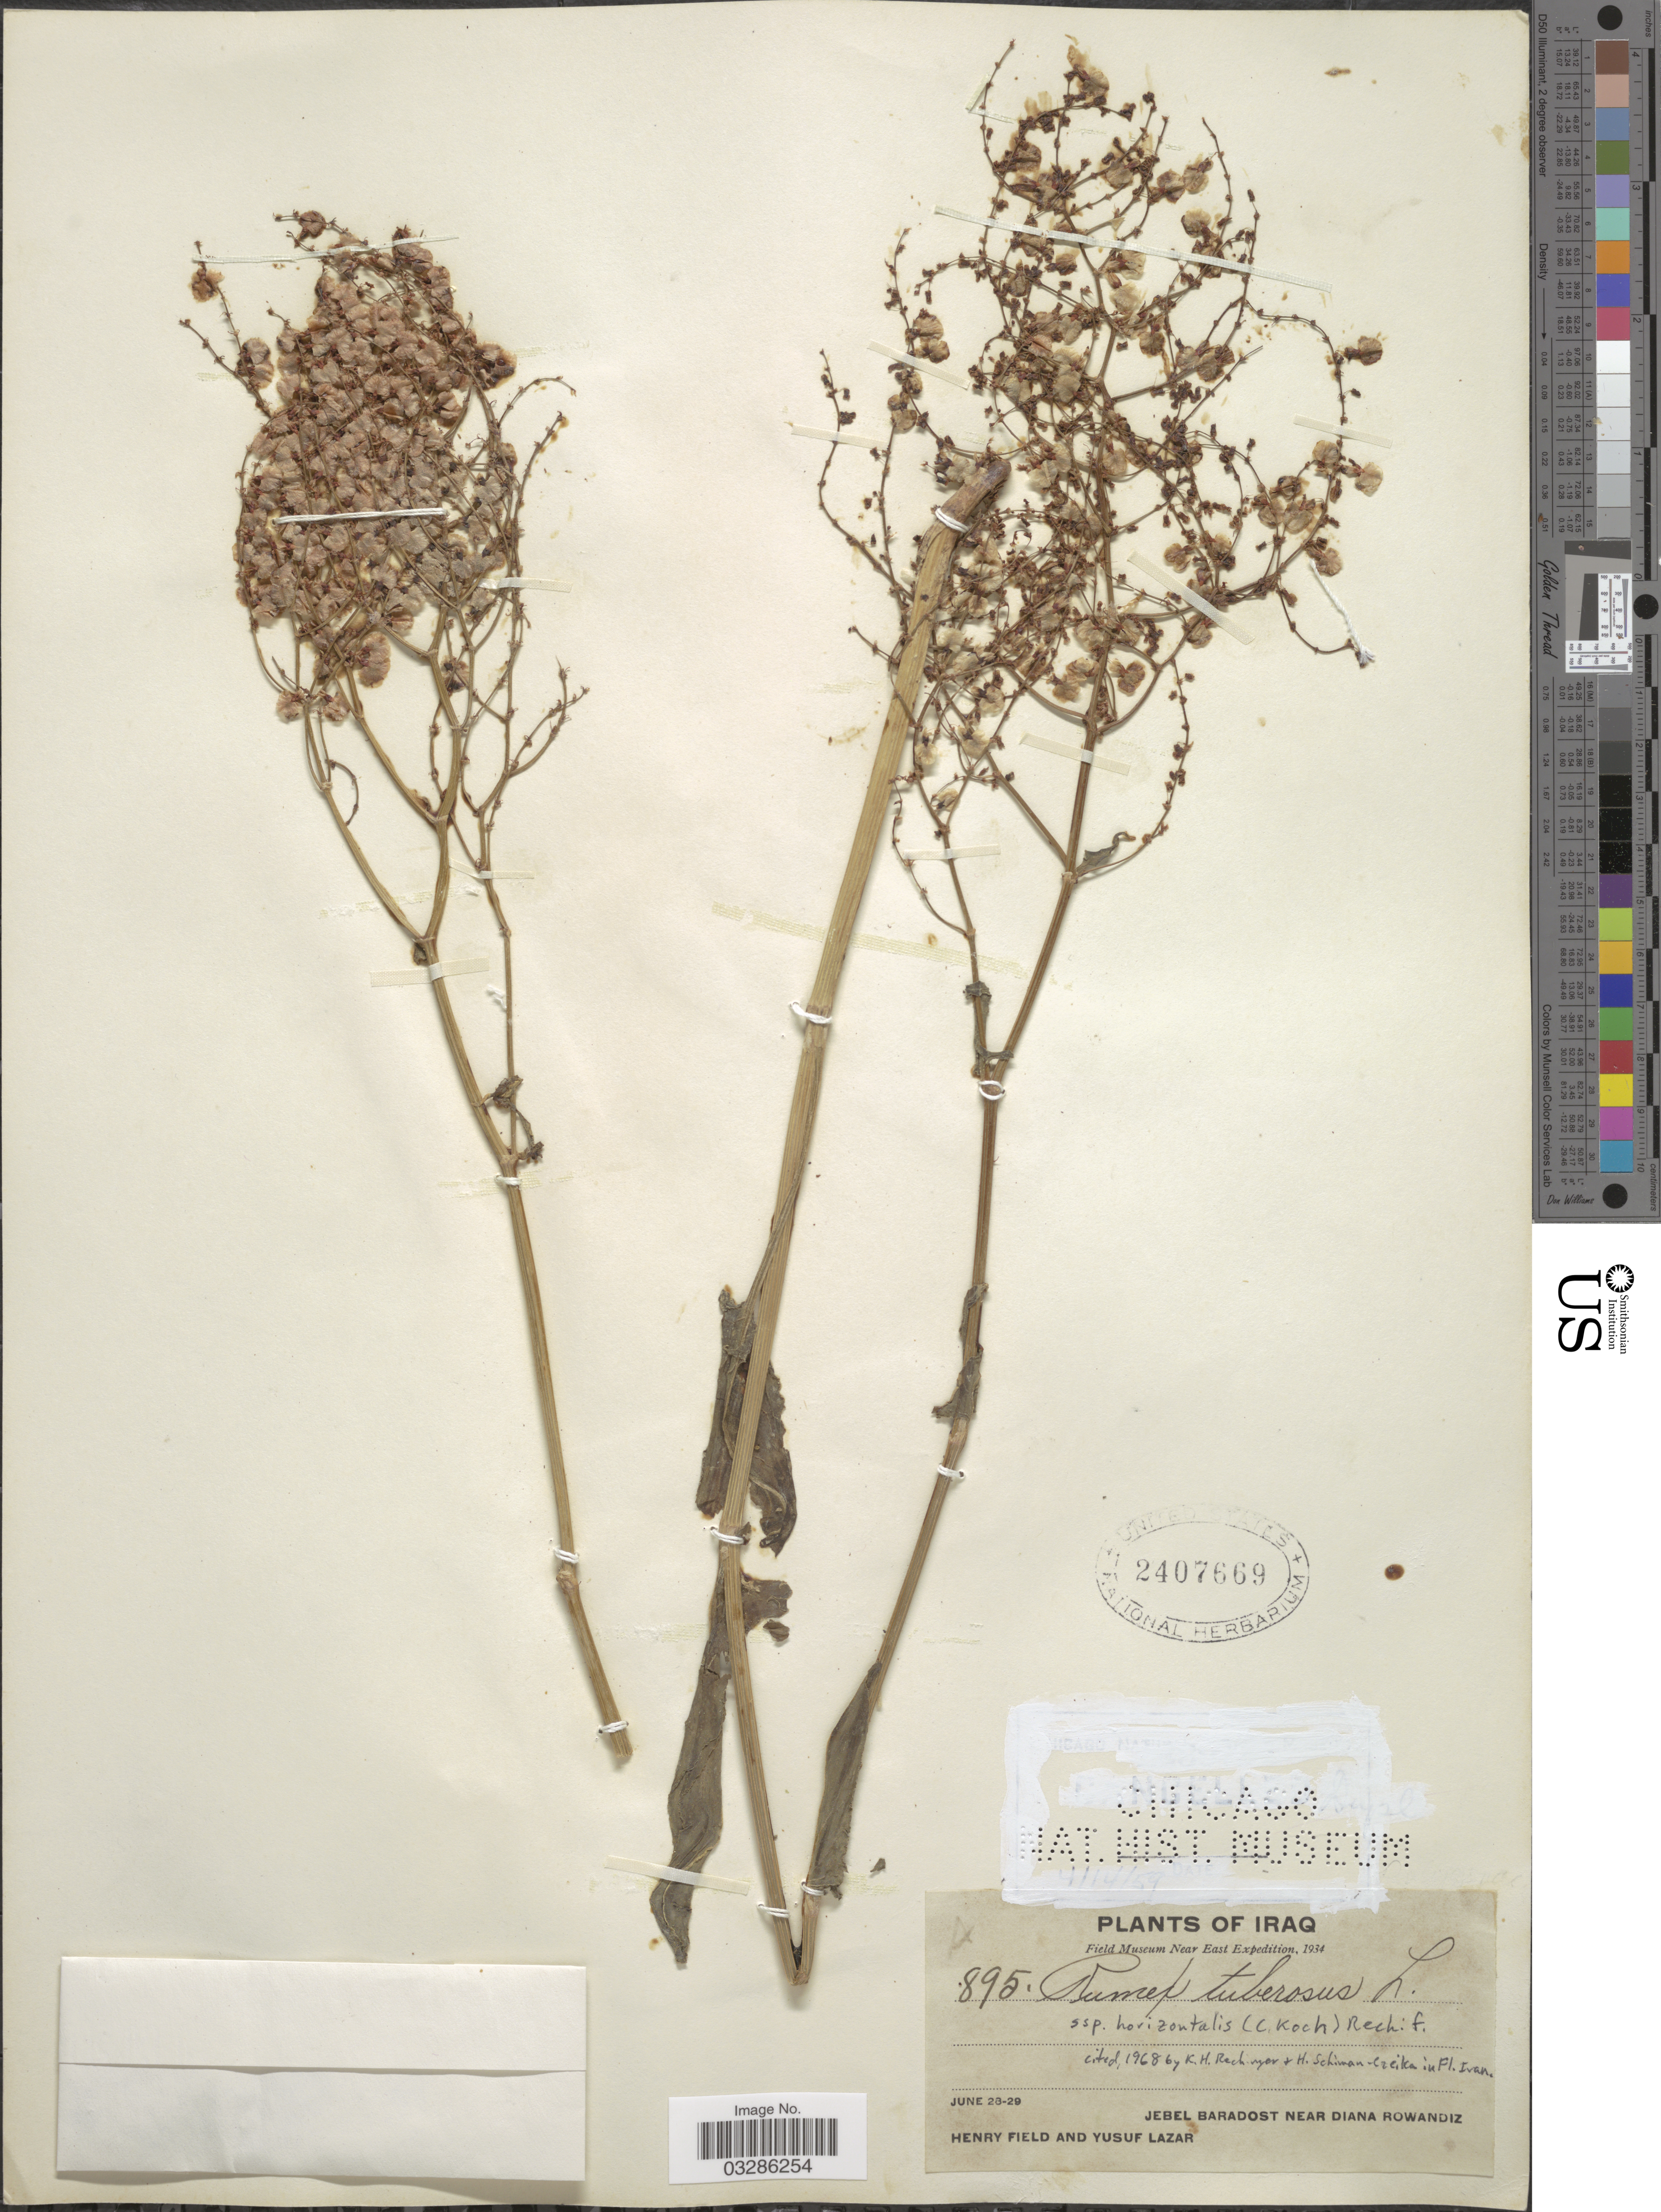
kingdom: Plantae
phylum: Tracheophyta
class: Magnoliopsida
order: Caryophyllales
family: Polygonaceae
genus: Rumex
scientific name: Rumex tuberosus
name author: L.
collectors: H. Field & Y. Lazar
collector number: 895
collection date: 1934-06-28/1934-06-29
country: Iraq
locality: Jebel Baradost near Diana Rowandiz.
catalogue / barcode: US 2407669